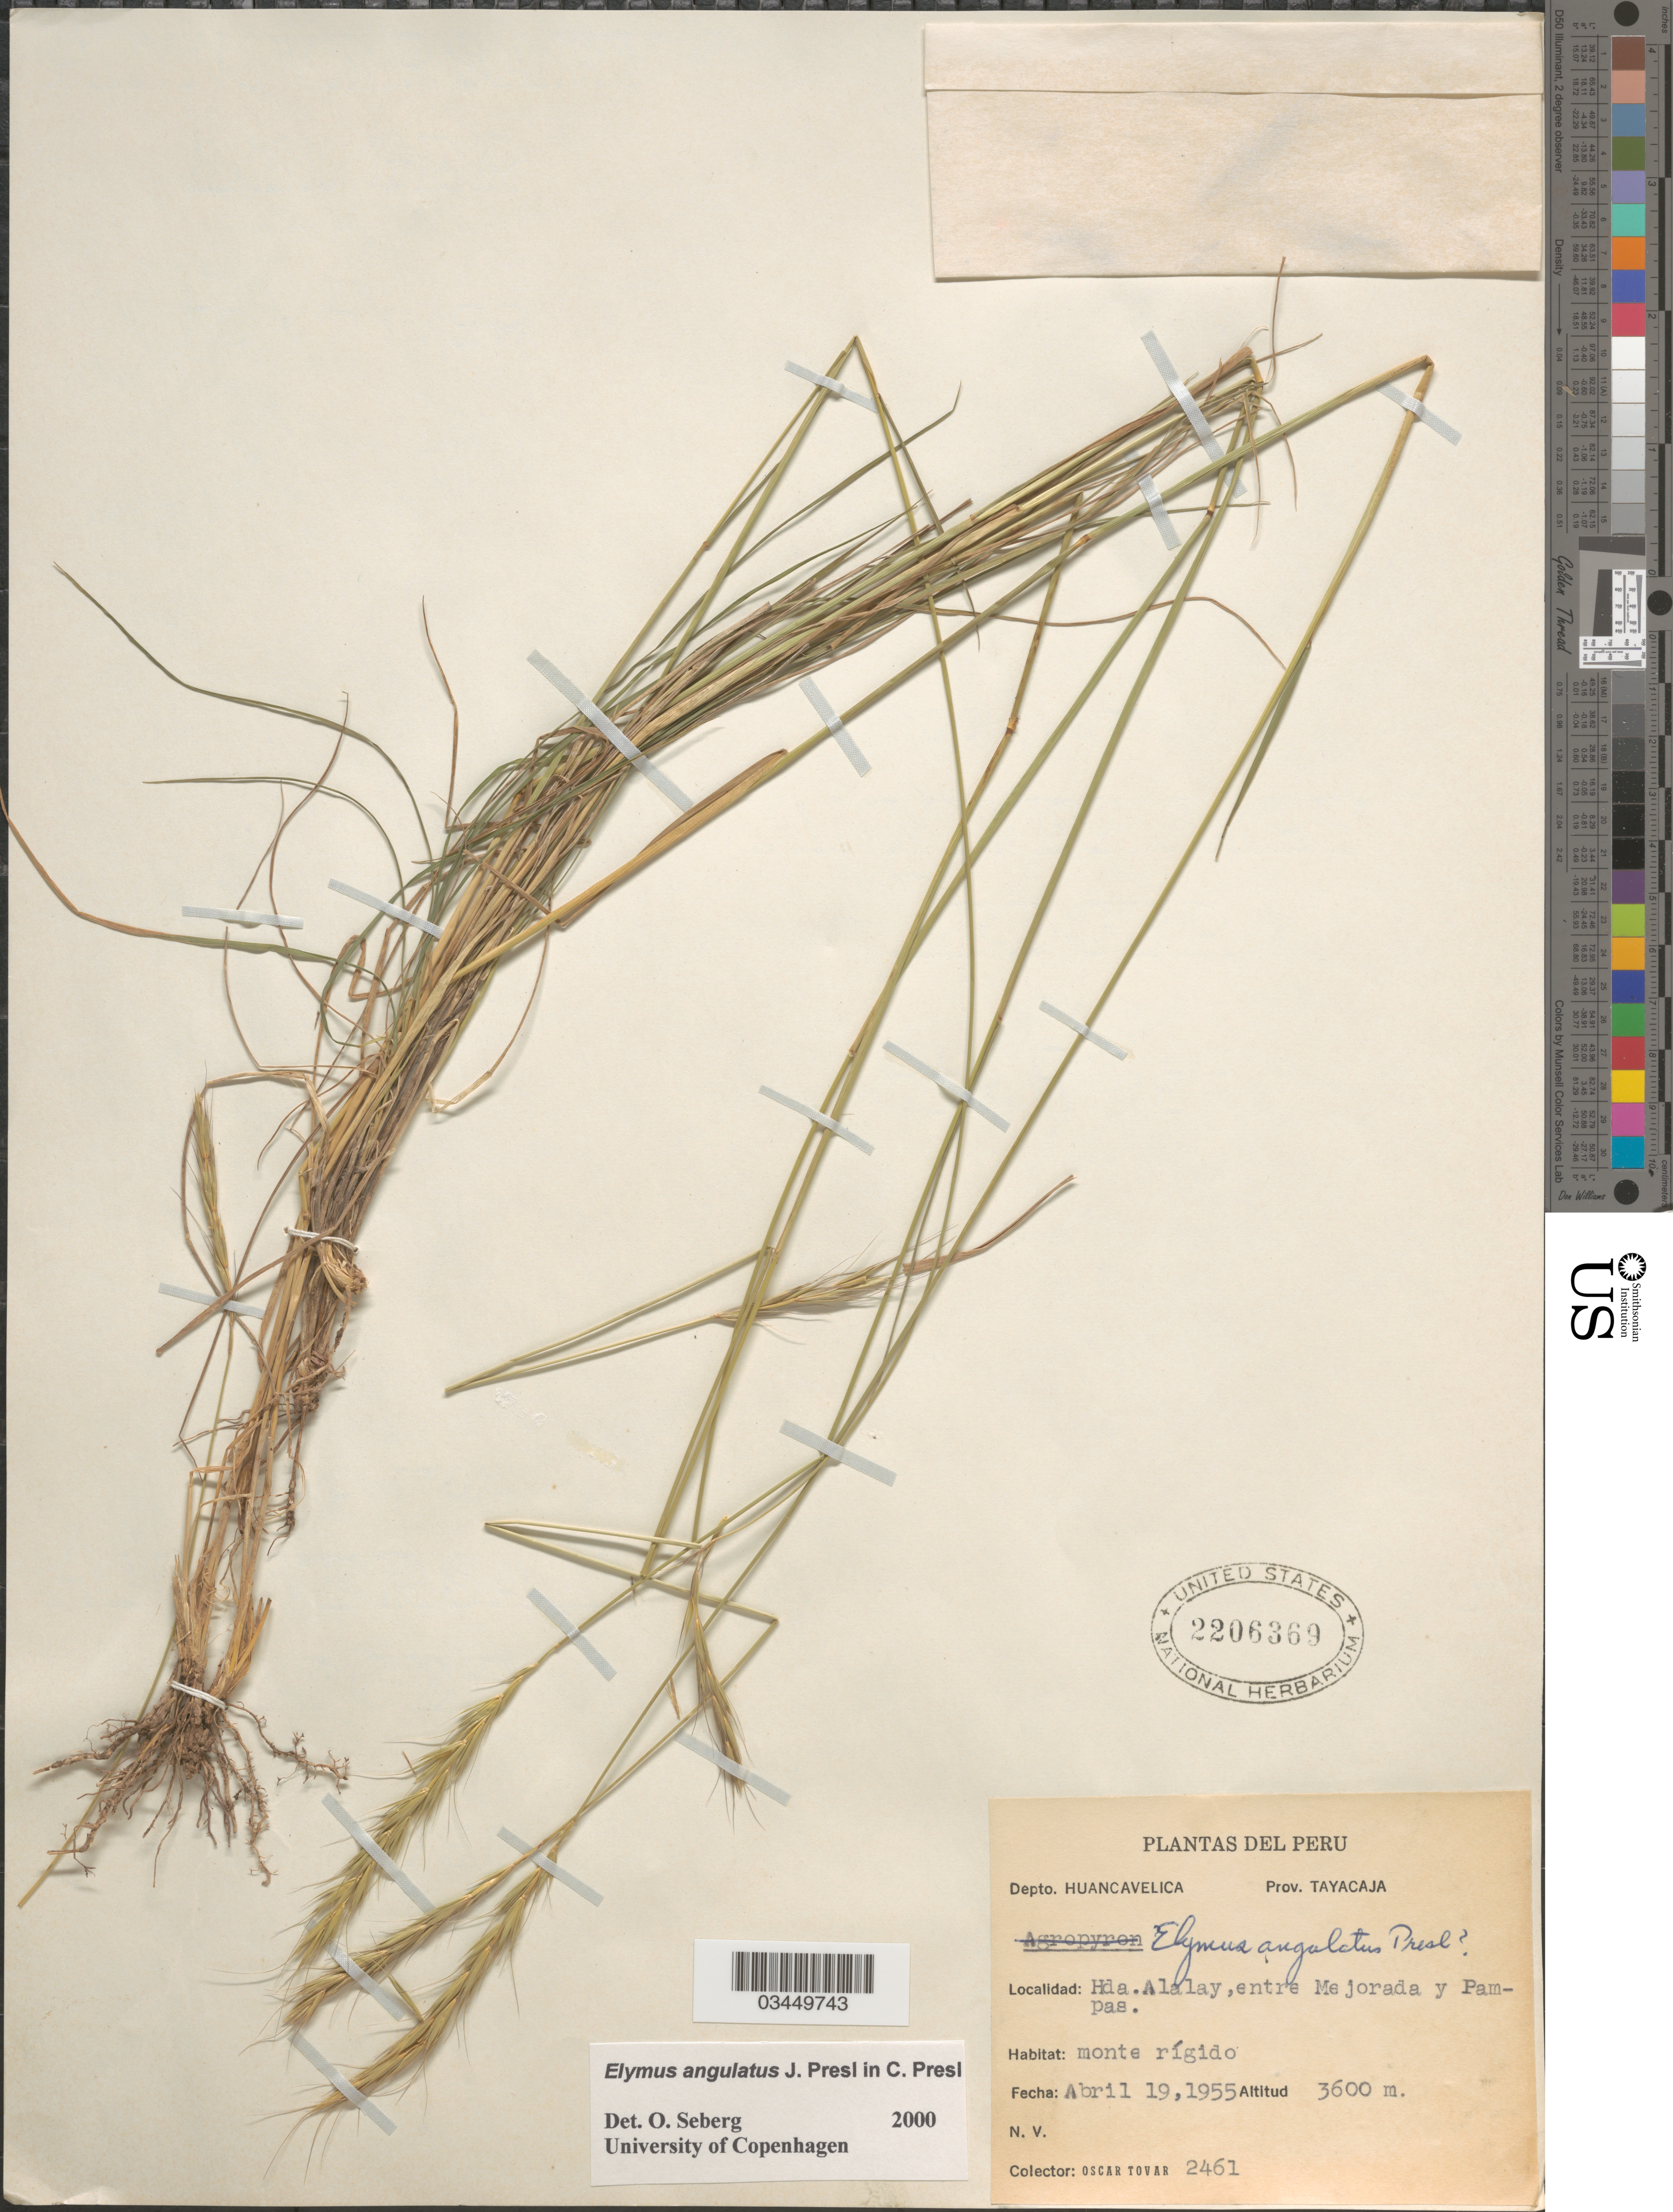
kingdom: Plantae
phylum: Tracheophyta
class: Liliopsida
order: Poales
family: Poaceae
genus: Elymus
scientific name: Elymus angulatus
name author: J. Presl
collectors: Ó. Tovar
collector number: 2461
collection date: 1955-04-19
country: Peru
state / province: Huancavelica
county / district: Tayacaja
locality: Depto. Huancavelica. Prov. Tayacaja. Hda. Alalay, entre Mejorada y Pampas.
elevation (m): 3600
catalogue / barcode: US 2206369